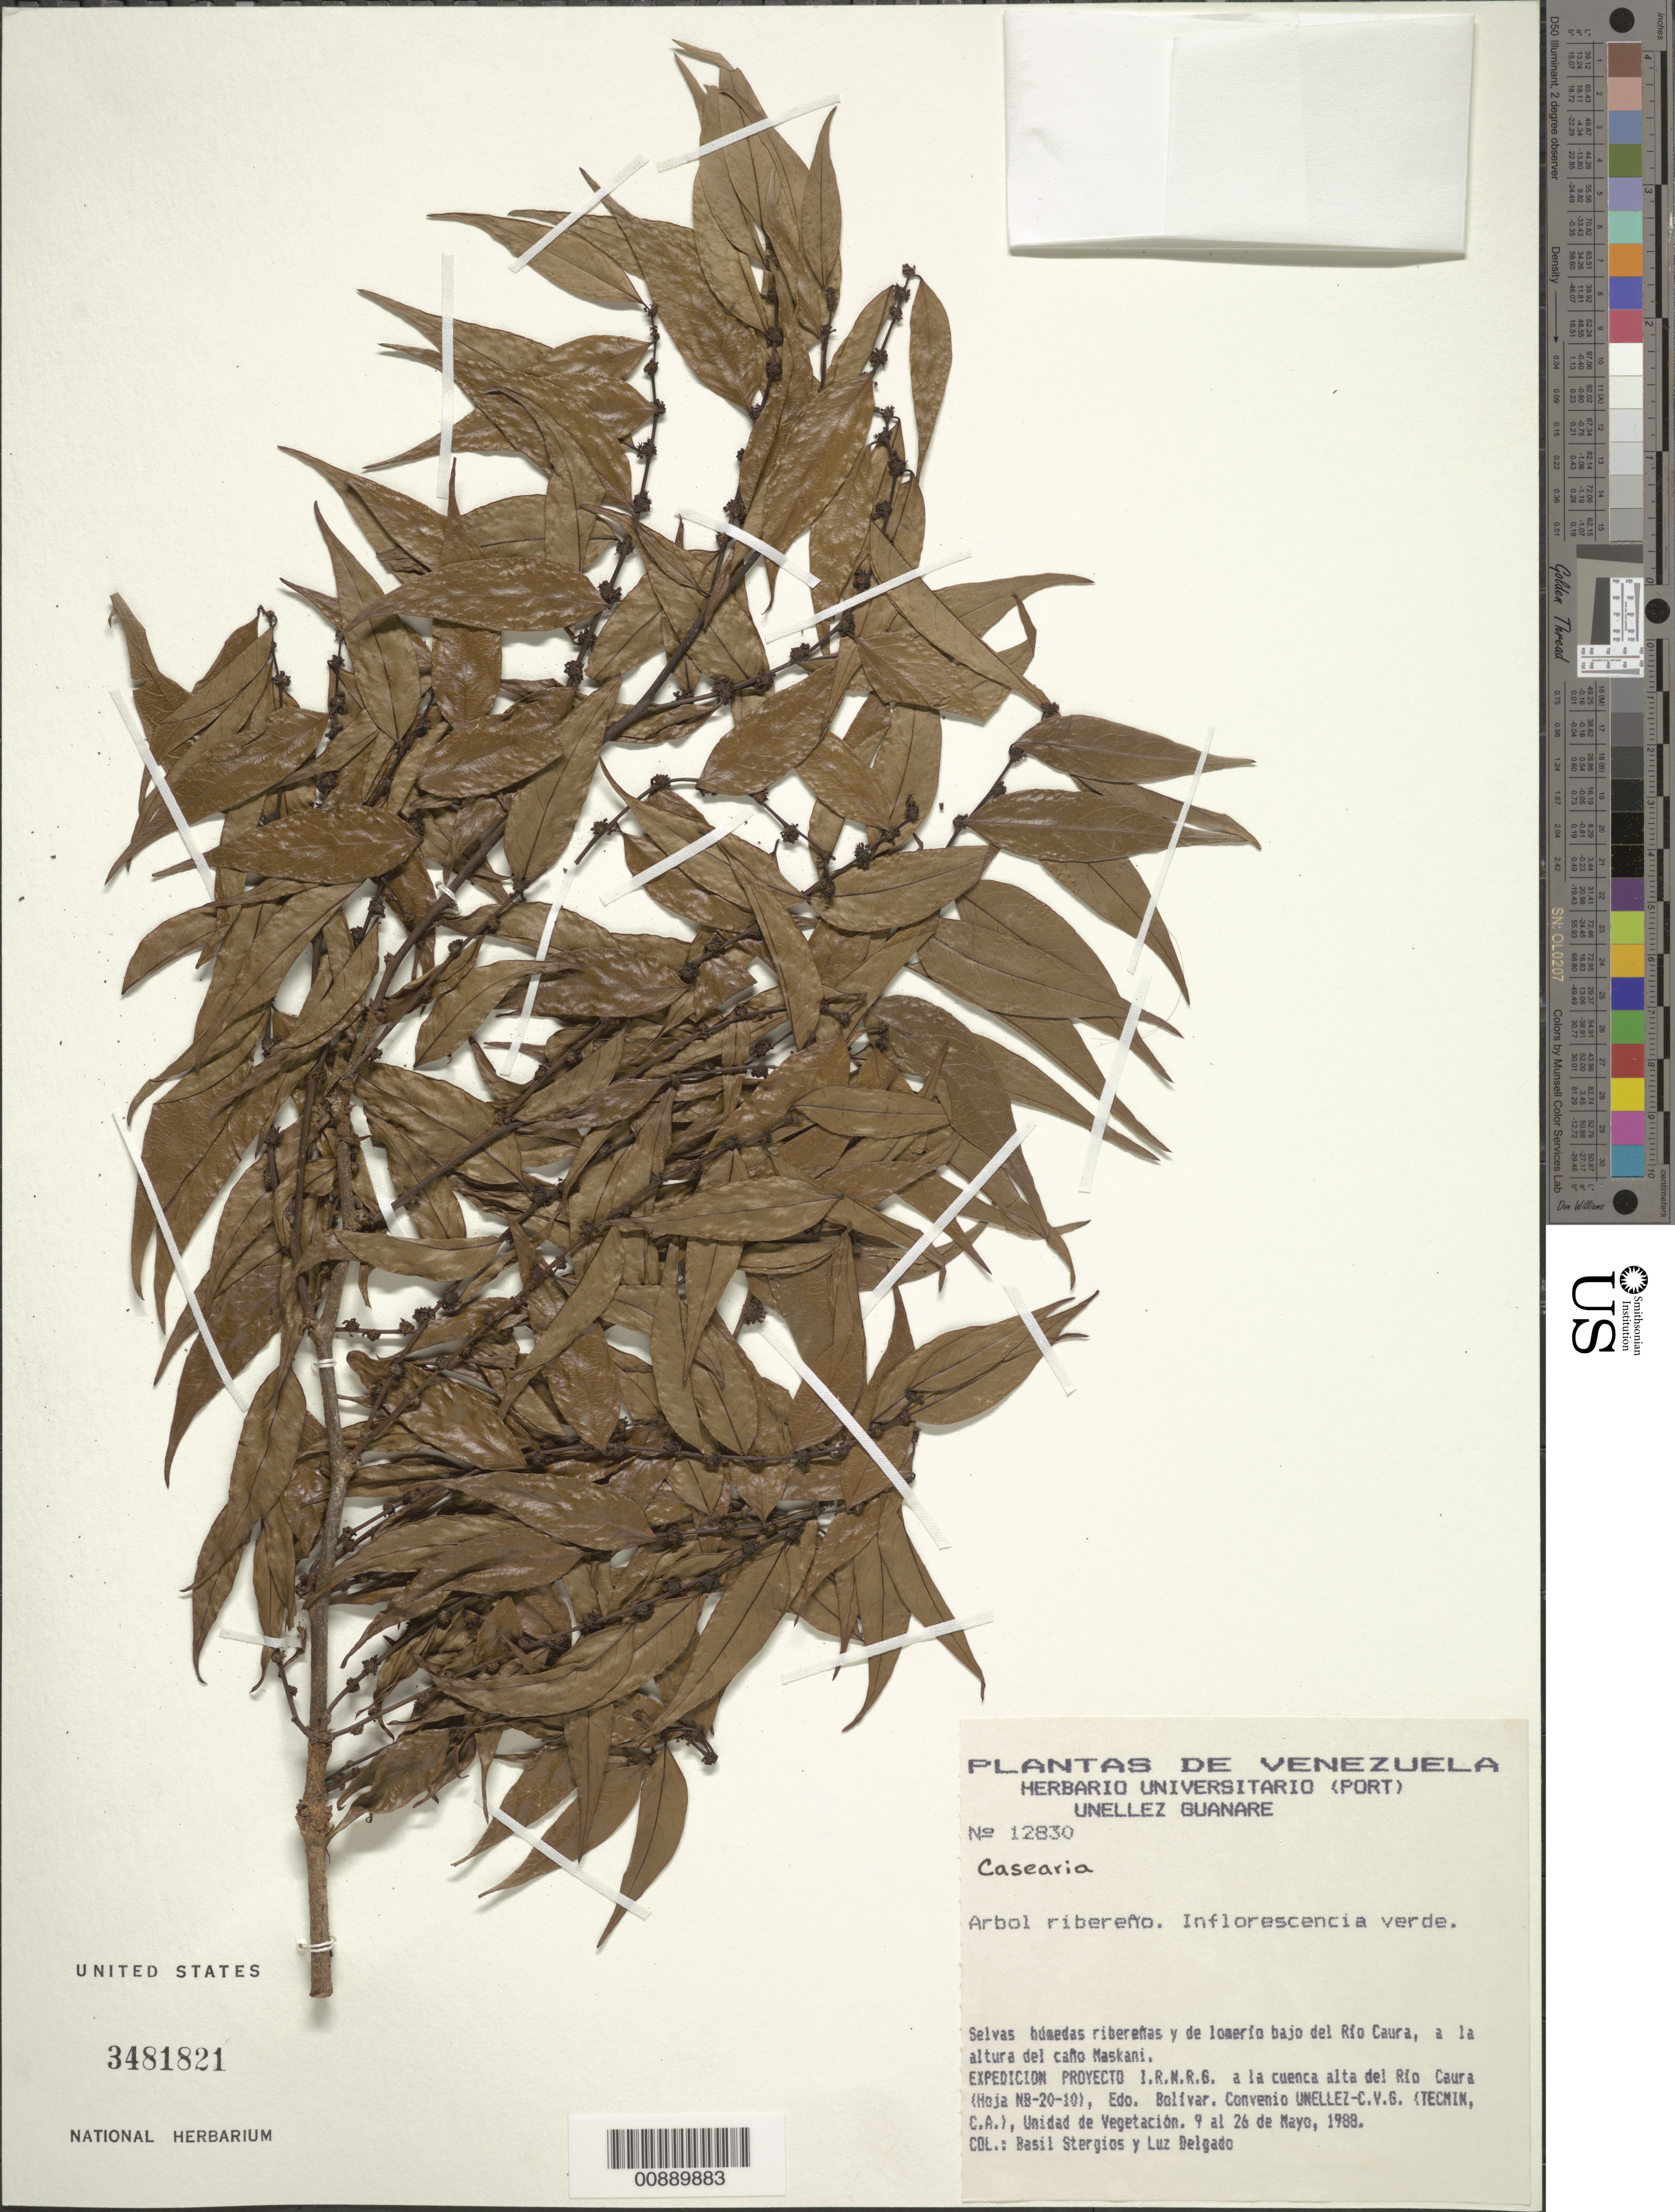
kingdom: Plantae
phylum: Tracheophyta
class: Magnoliopsida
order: Malpighiales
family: Salicaceae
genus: Casearia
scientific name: Casearia sp.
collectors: B. G. Stergios & L. Delgado V.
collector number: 12830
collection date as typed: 9-May-88 to 26-May-88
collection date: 1988-05-09/1988-05-26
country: Venezuela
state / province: Bolívar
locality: Río Caura, Caño Maskani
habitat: Selvas húmedas riberenas y de lomerio bajo del río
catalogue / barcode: US 3481821